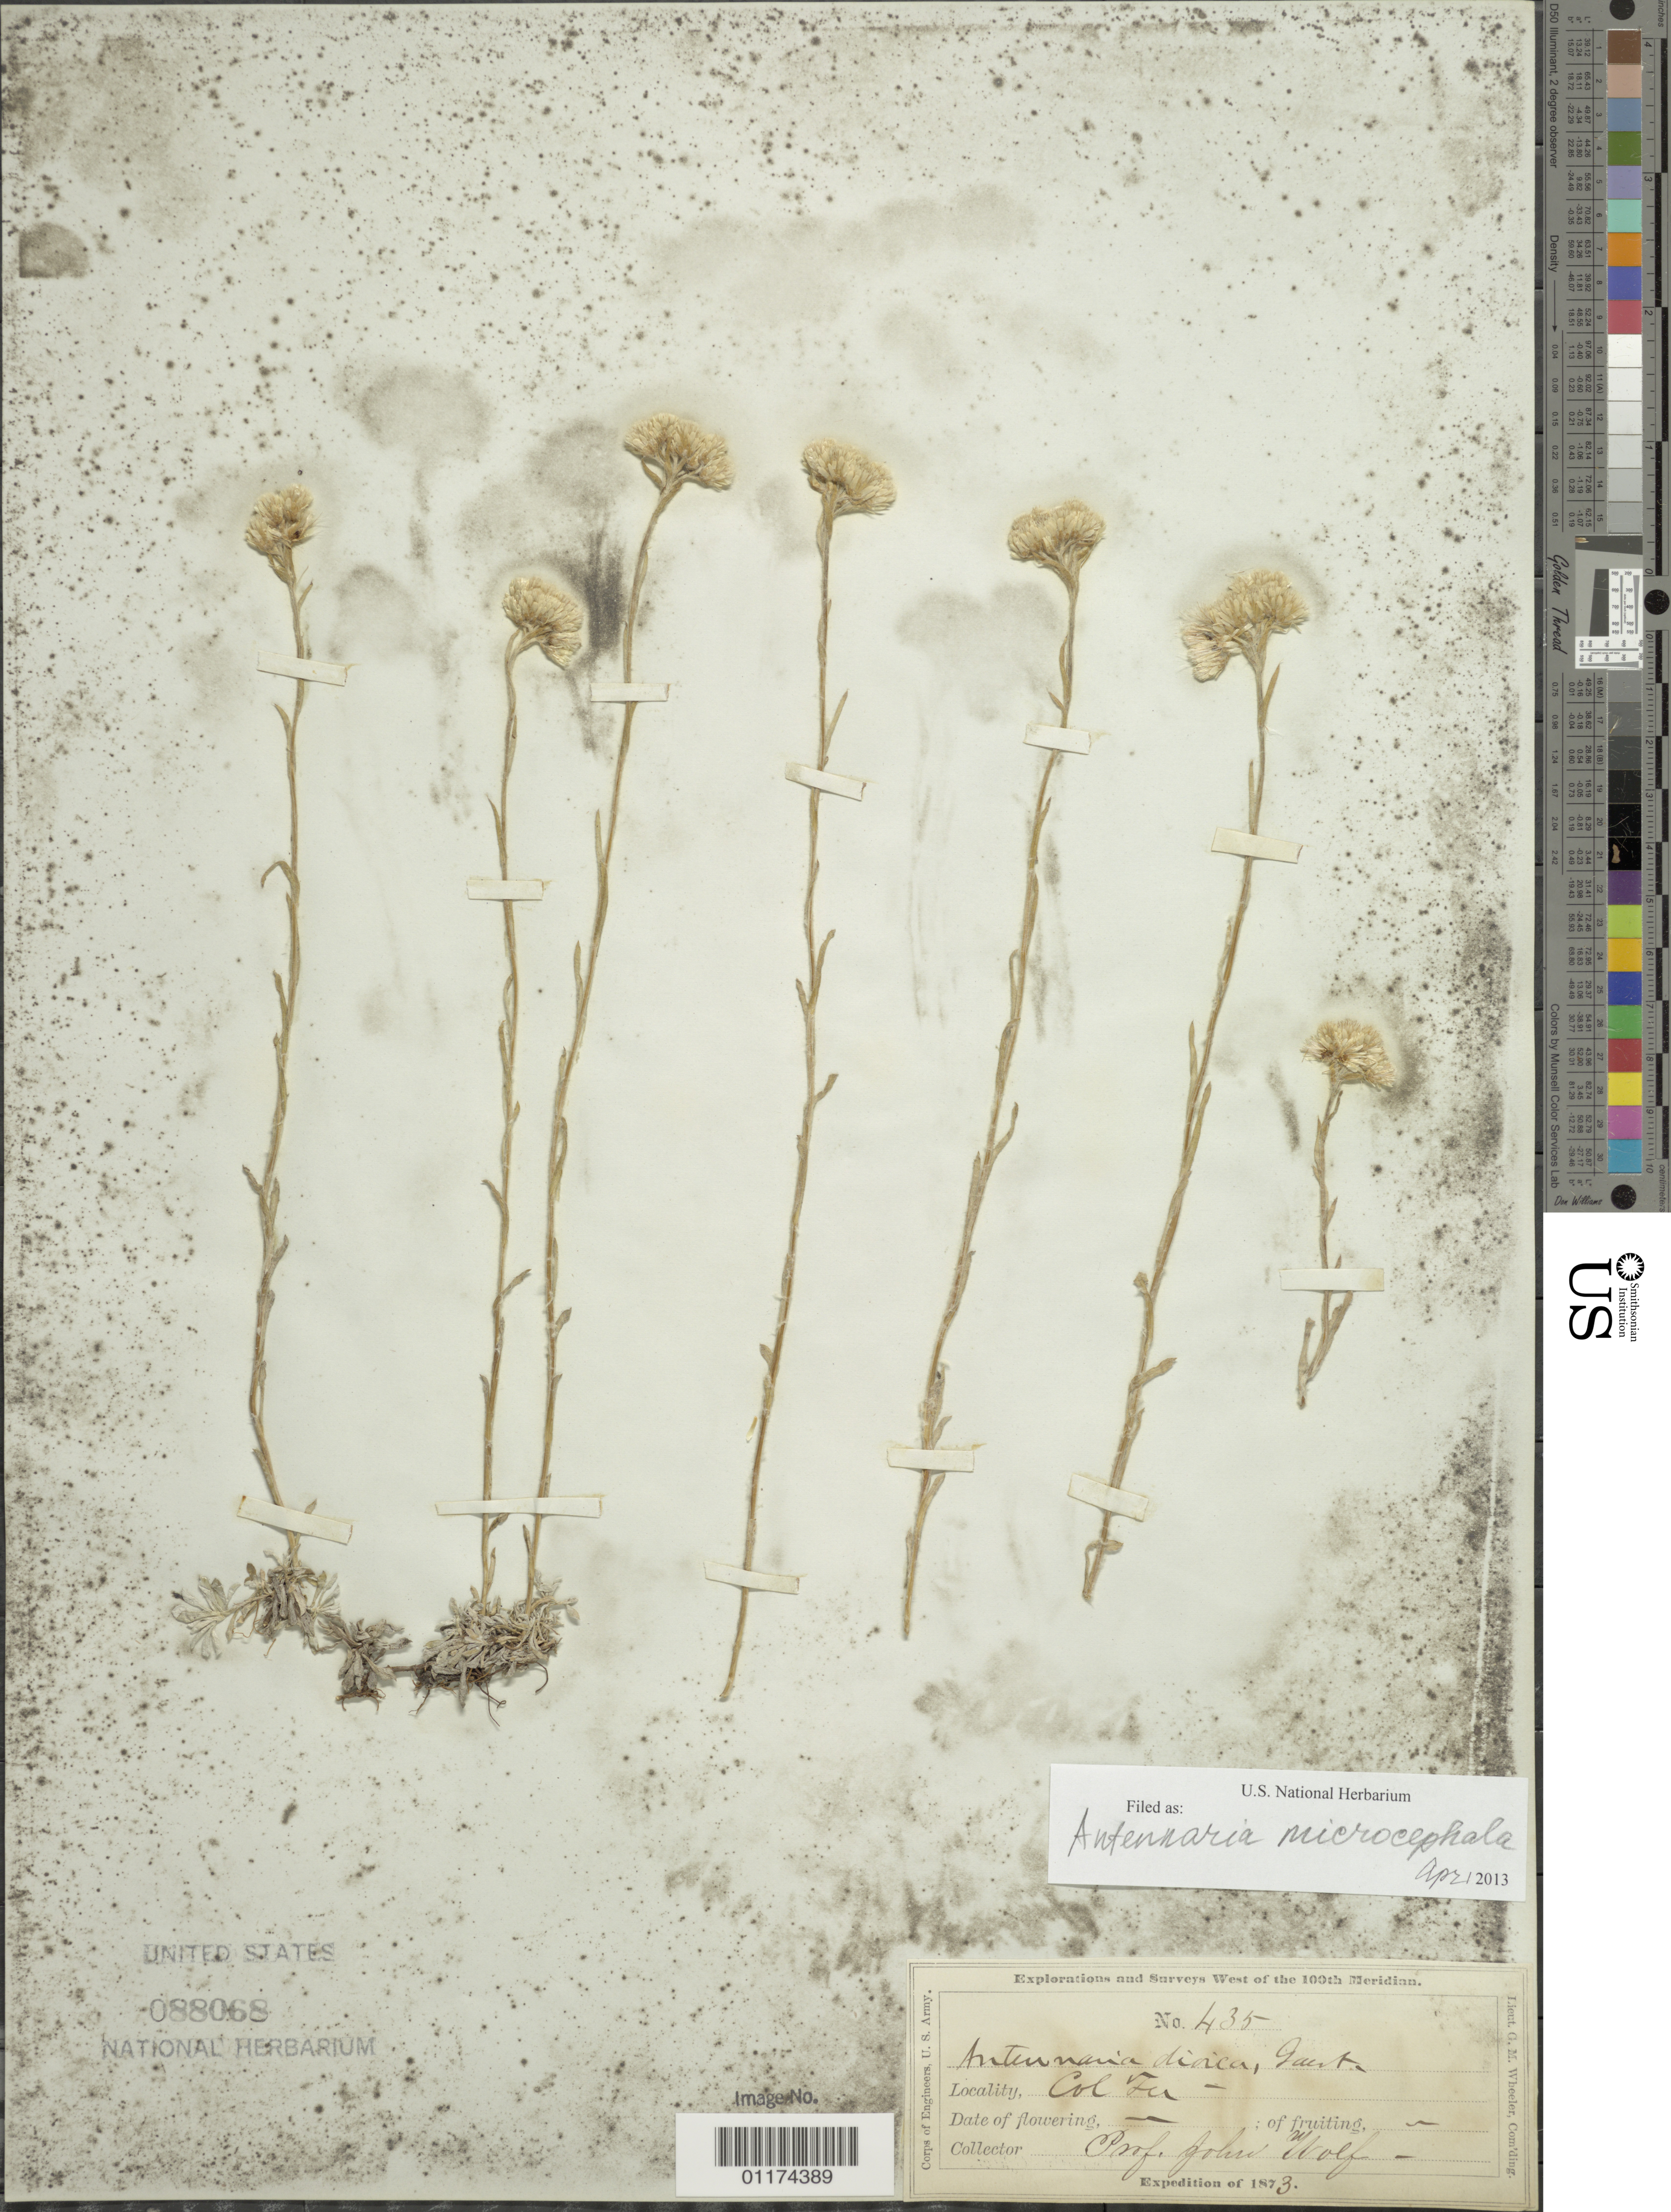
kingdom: Plantae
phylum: Tracheophyta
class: Magnoliopsida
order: Asterales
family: Asteraceae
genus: Antennaria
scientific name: Antennaria microcephala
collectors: J. Wolf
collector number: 435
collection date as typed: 1873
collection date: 1873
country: United States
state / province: Colorado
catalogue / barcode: US 88068